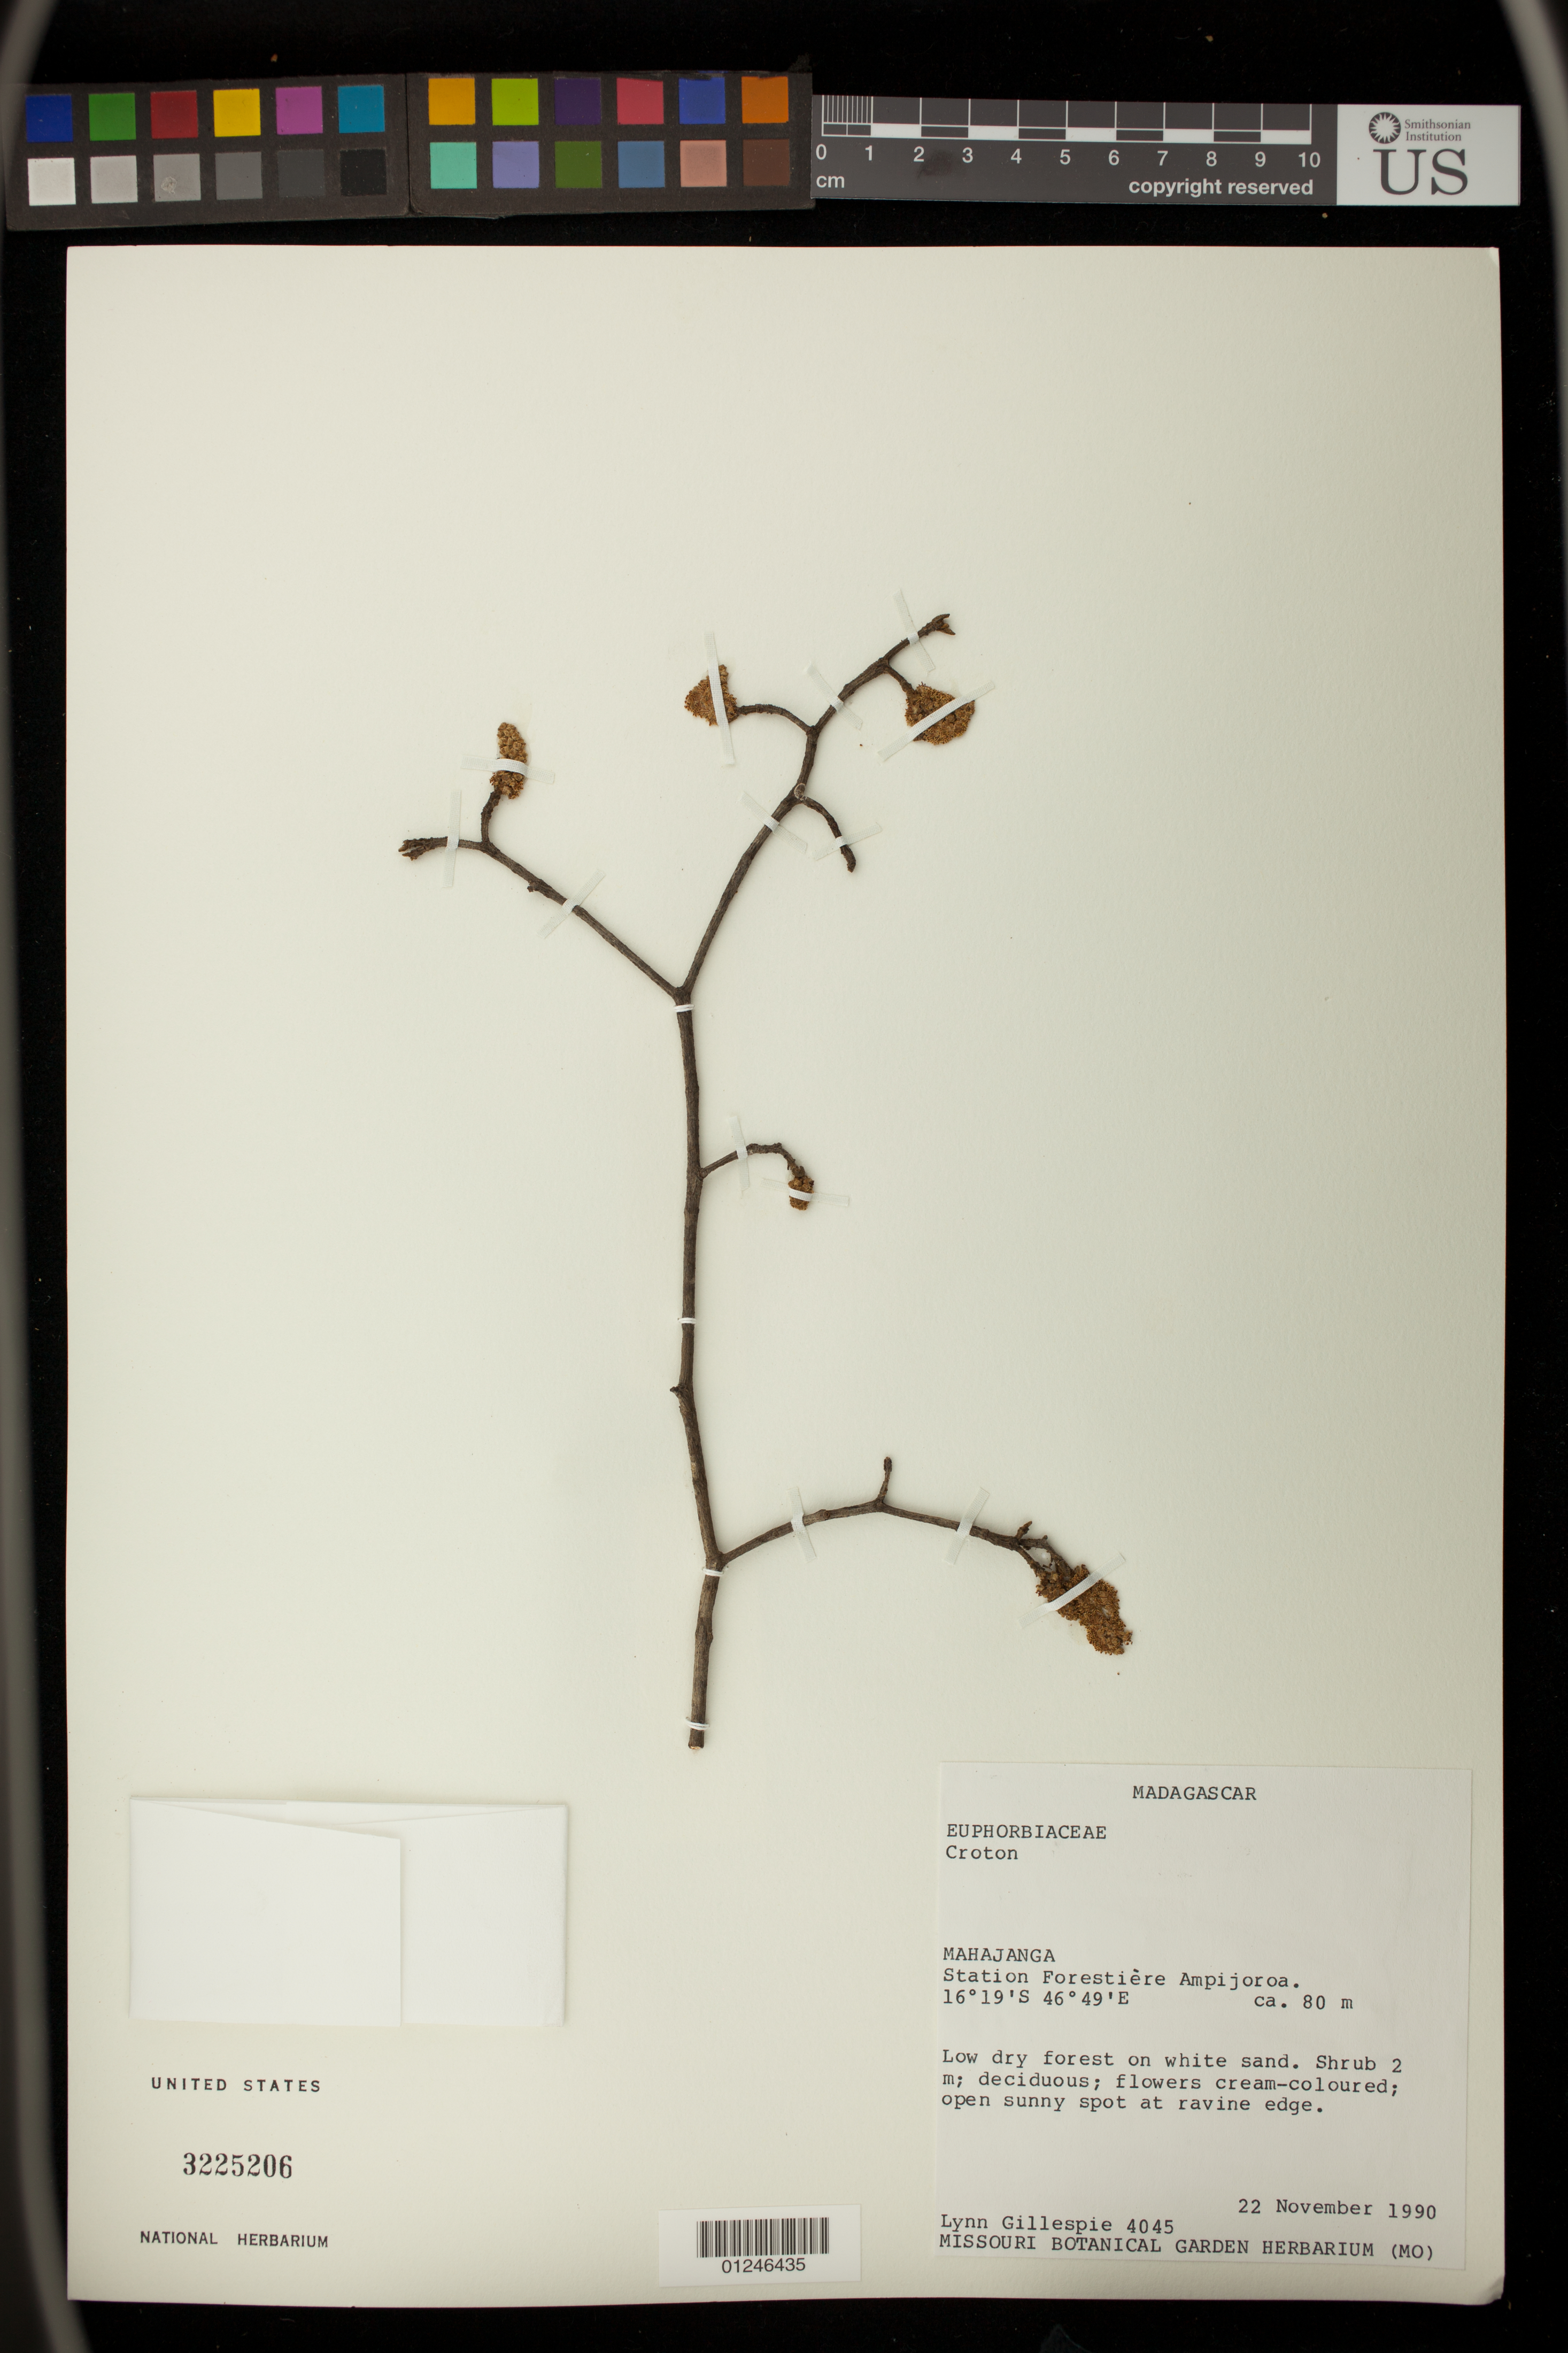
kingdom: Plantae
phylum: Tracheophyta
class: Magnoliopsida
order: Malpighiales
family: Euphorbiaceae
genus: Croton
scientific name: Croton sp.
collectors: L. J. Gillespie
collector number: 4045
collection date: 1990-11-22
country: Madagascar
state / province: Boeny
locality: Station Forestiere Ampijoroa.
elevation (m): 80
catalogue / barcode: US 3225206